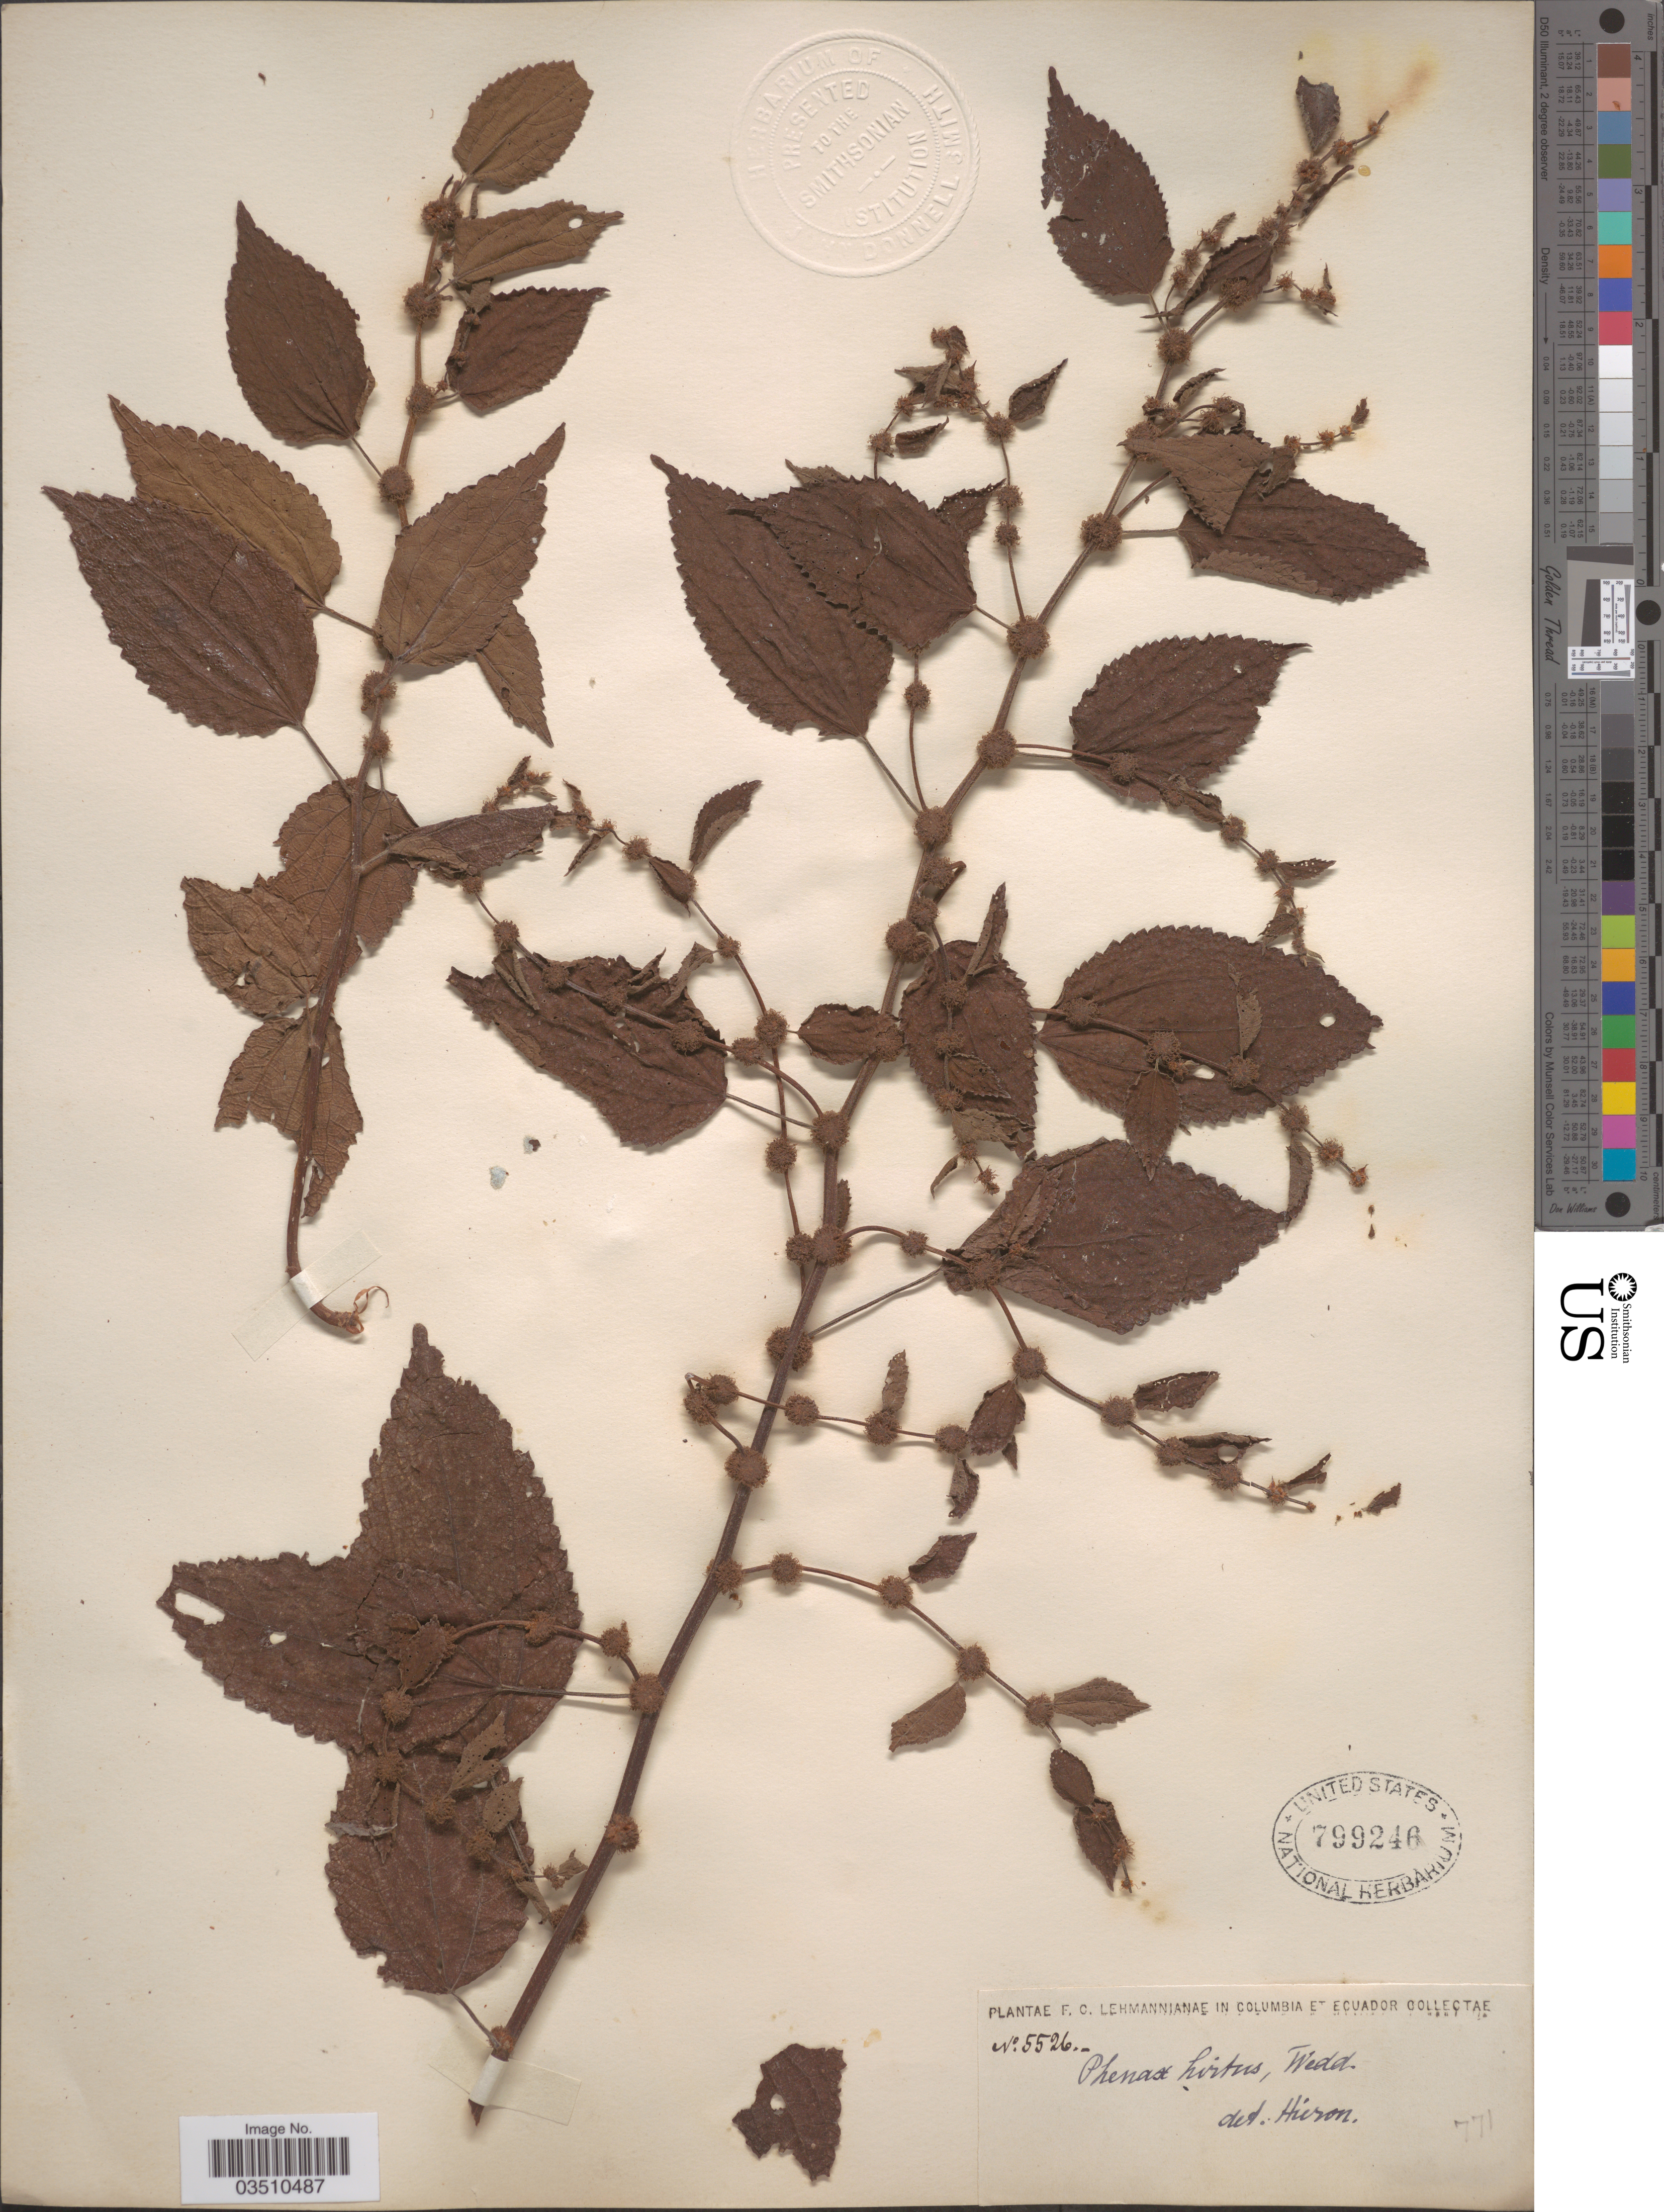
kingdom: Plantae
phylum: Tracheophyta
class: Magnoliopsida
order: Rosales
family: Urticaceae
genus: Phenax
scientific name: Phenax hirtus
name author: (Sw.) Wedd.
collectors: F. C. Lehmann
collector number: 5526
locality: Columbia et Ecuador.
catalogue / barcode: US 799246